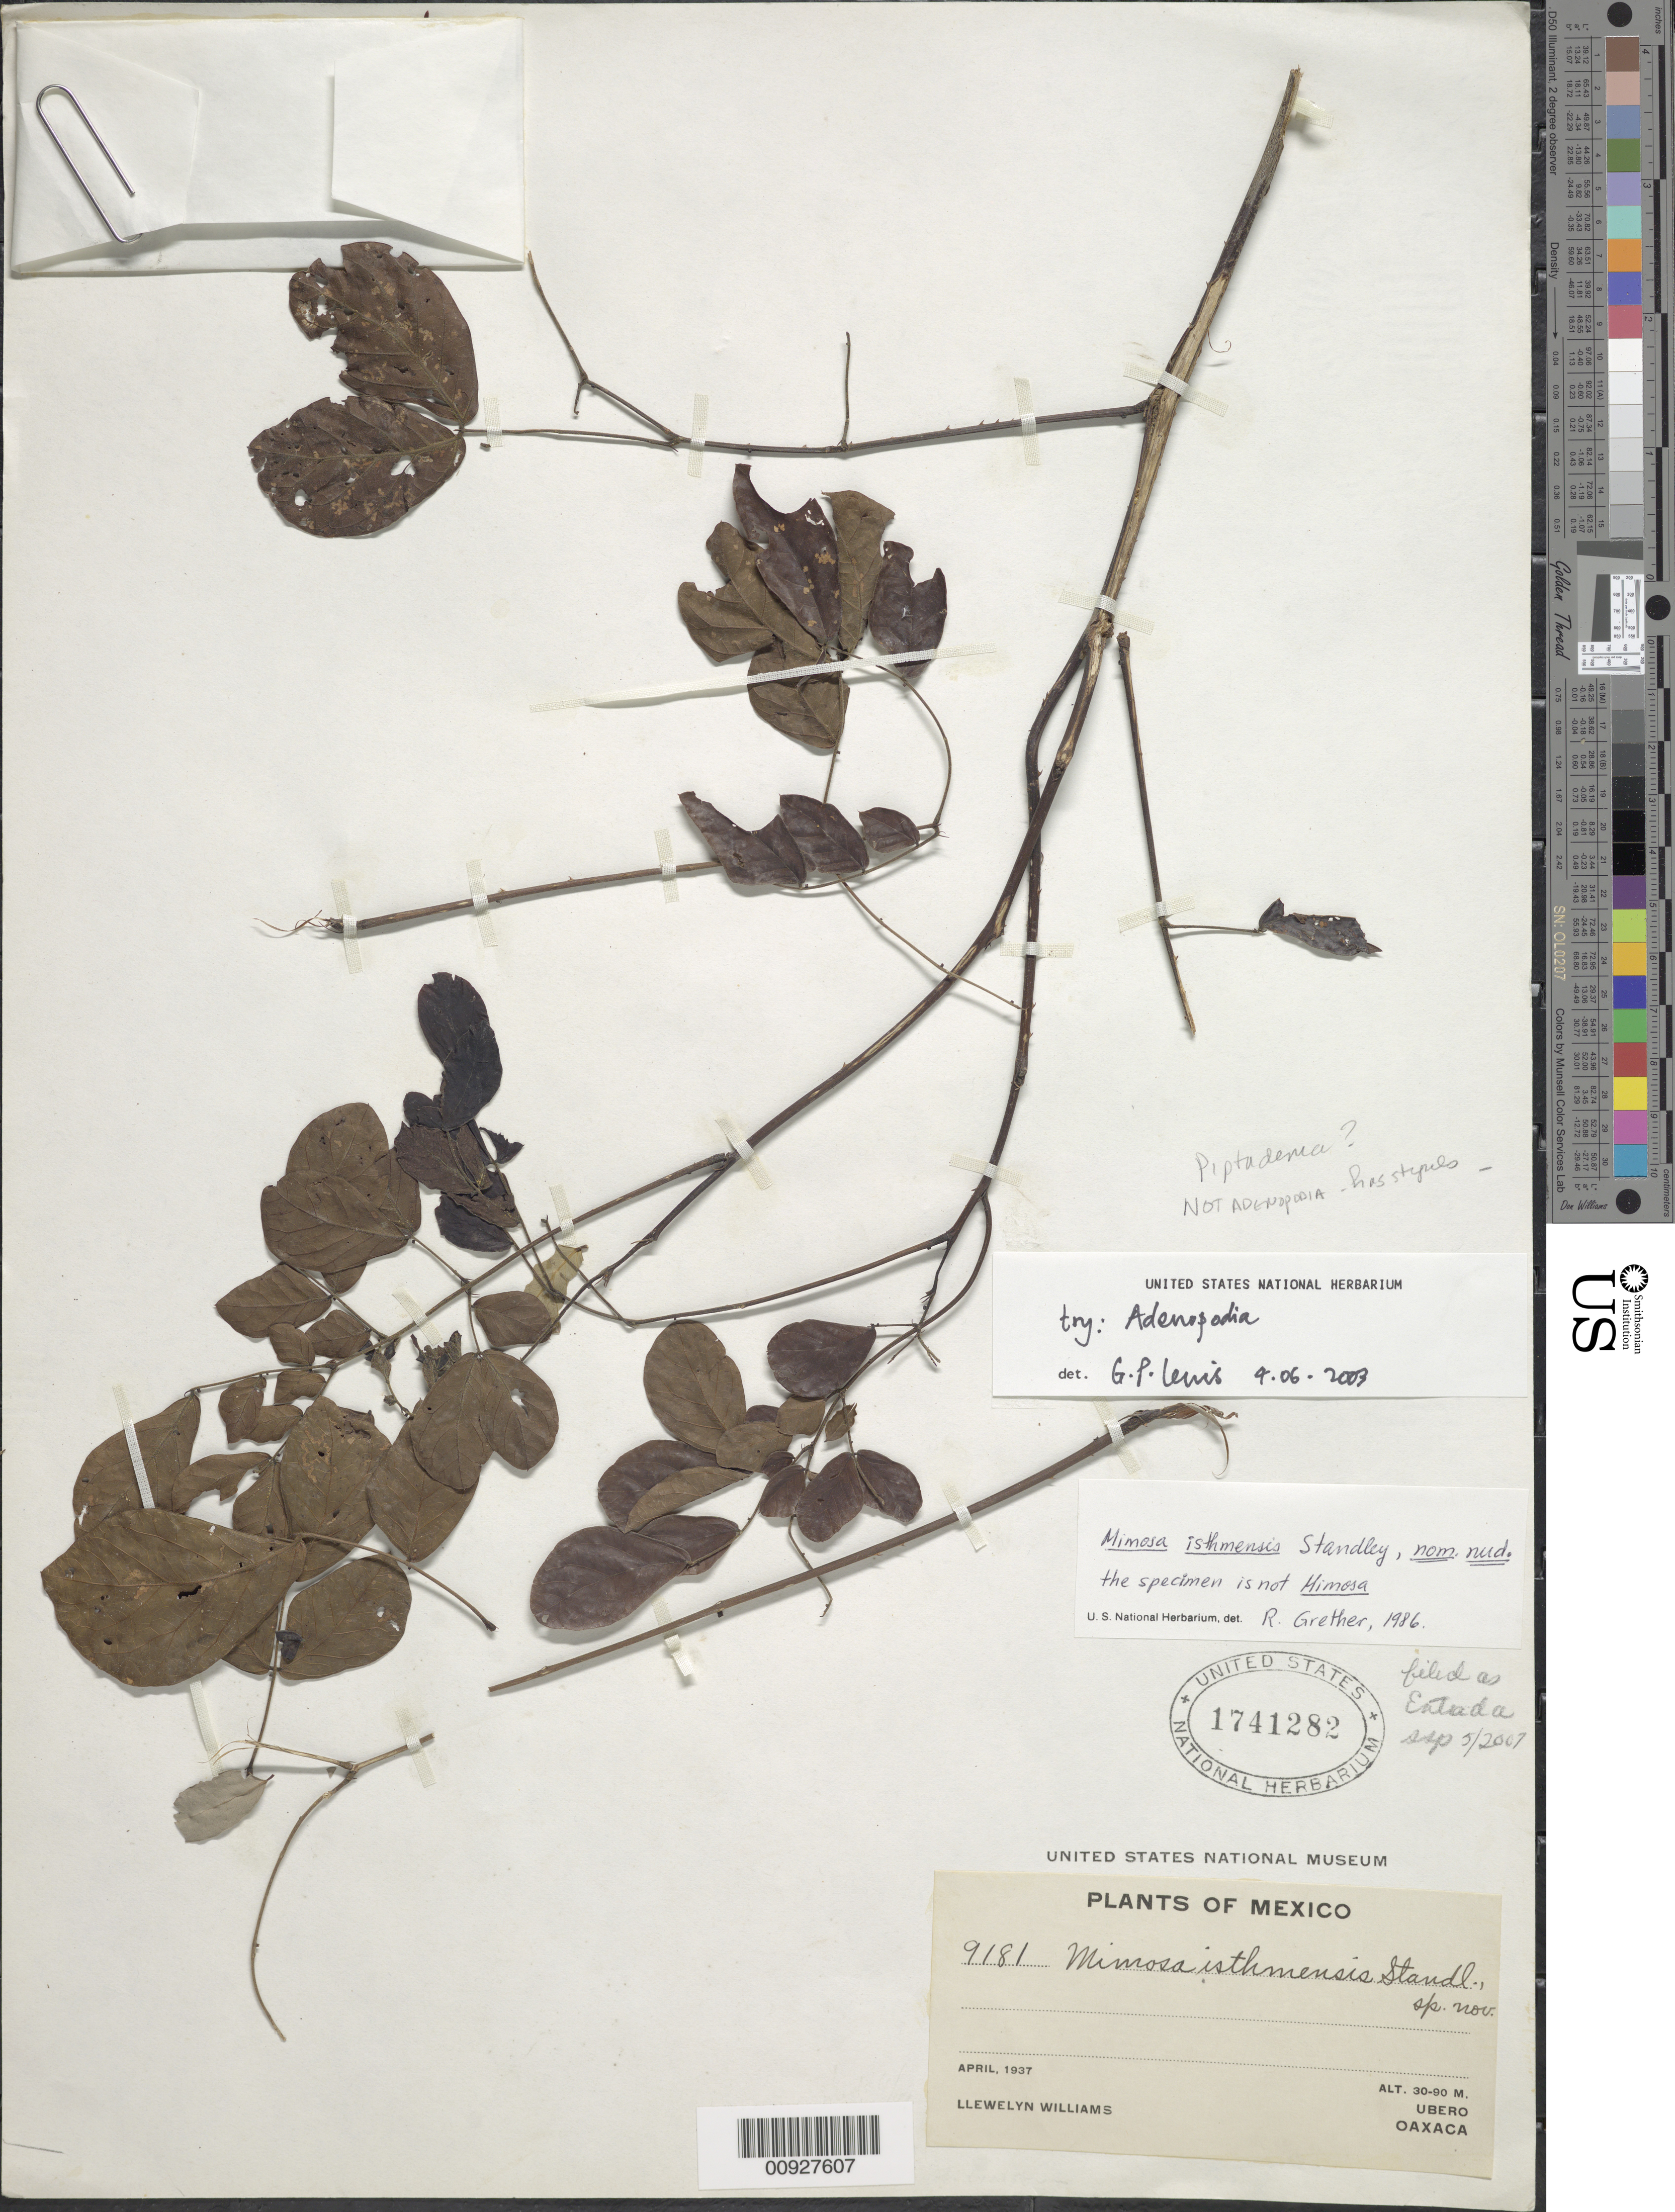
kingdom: Plantae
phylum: Tracheophyta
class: Magnoliopsida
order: Fabales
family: Fabaceae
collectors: L. Williams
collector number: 9181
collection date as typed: Apr 1937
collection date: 1937-04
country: Mexico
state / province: Oaxaca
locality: Ubero, Oaxaca.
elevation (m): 90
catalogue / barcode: US 1741282